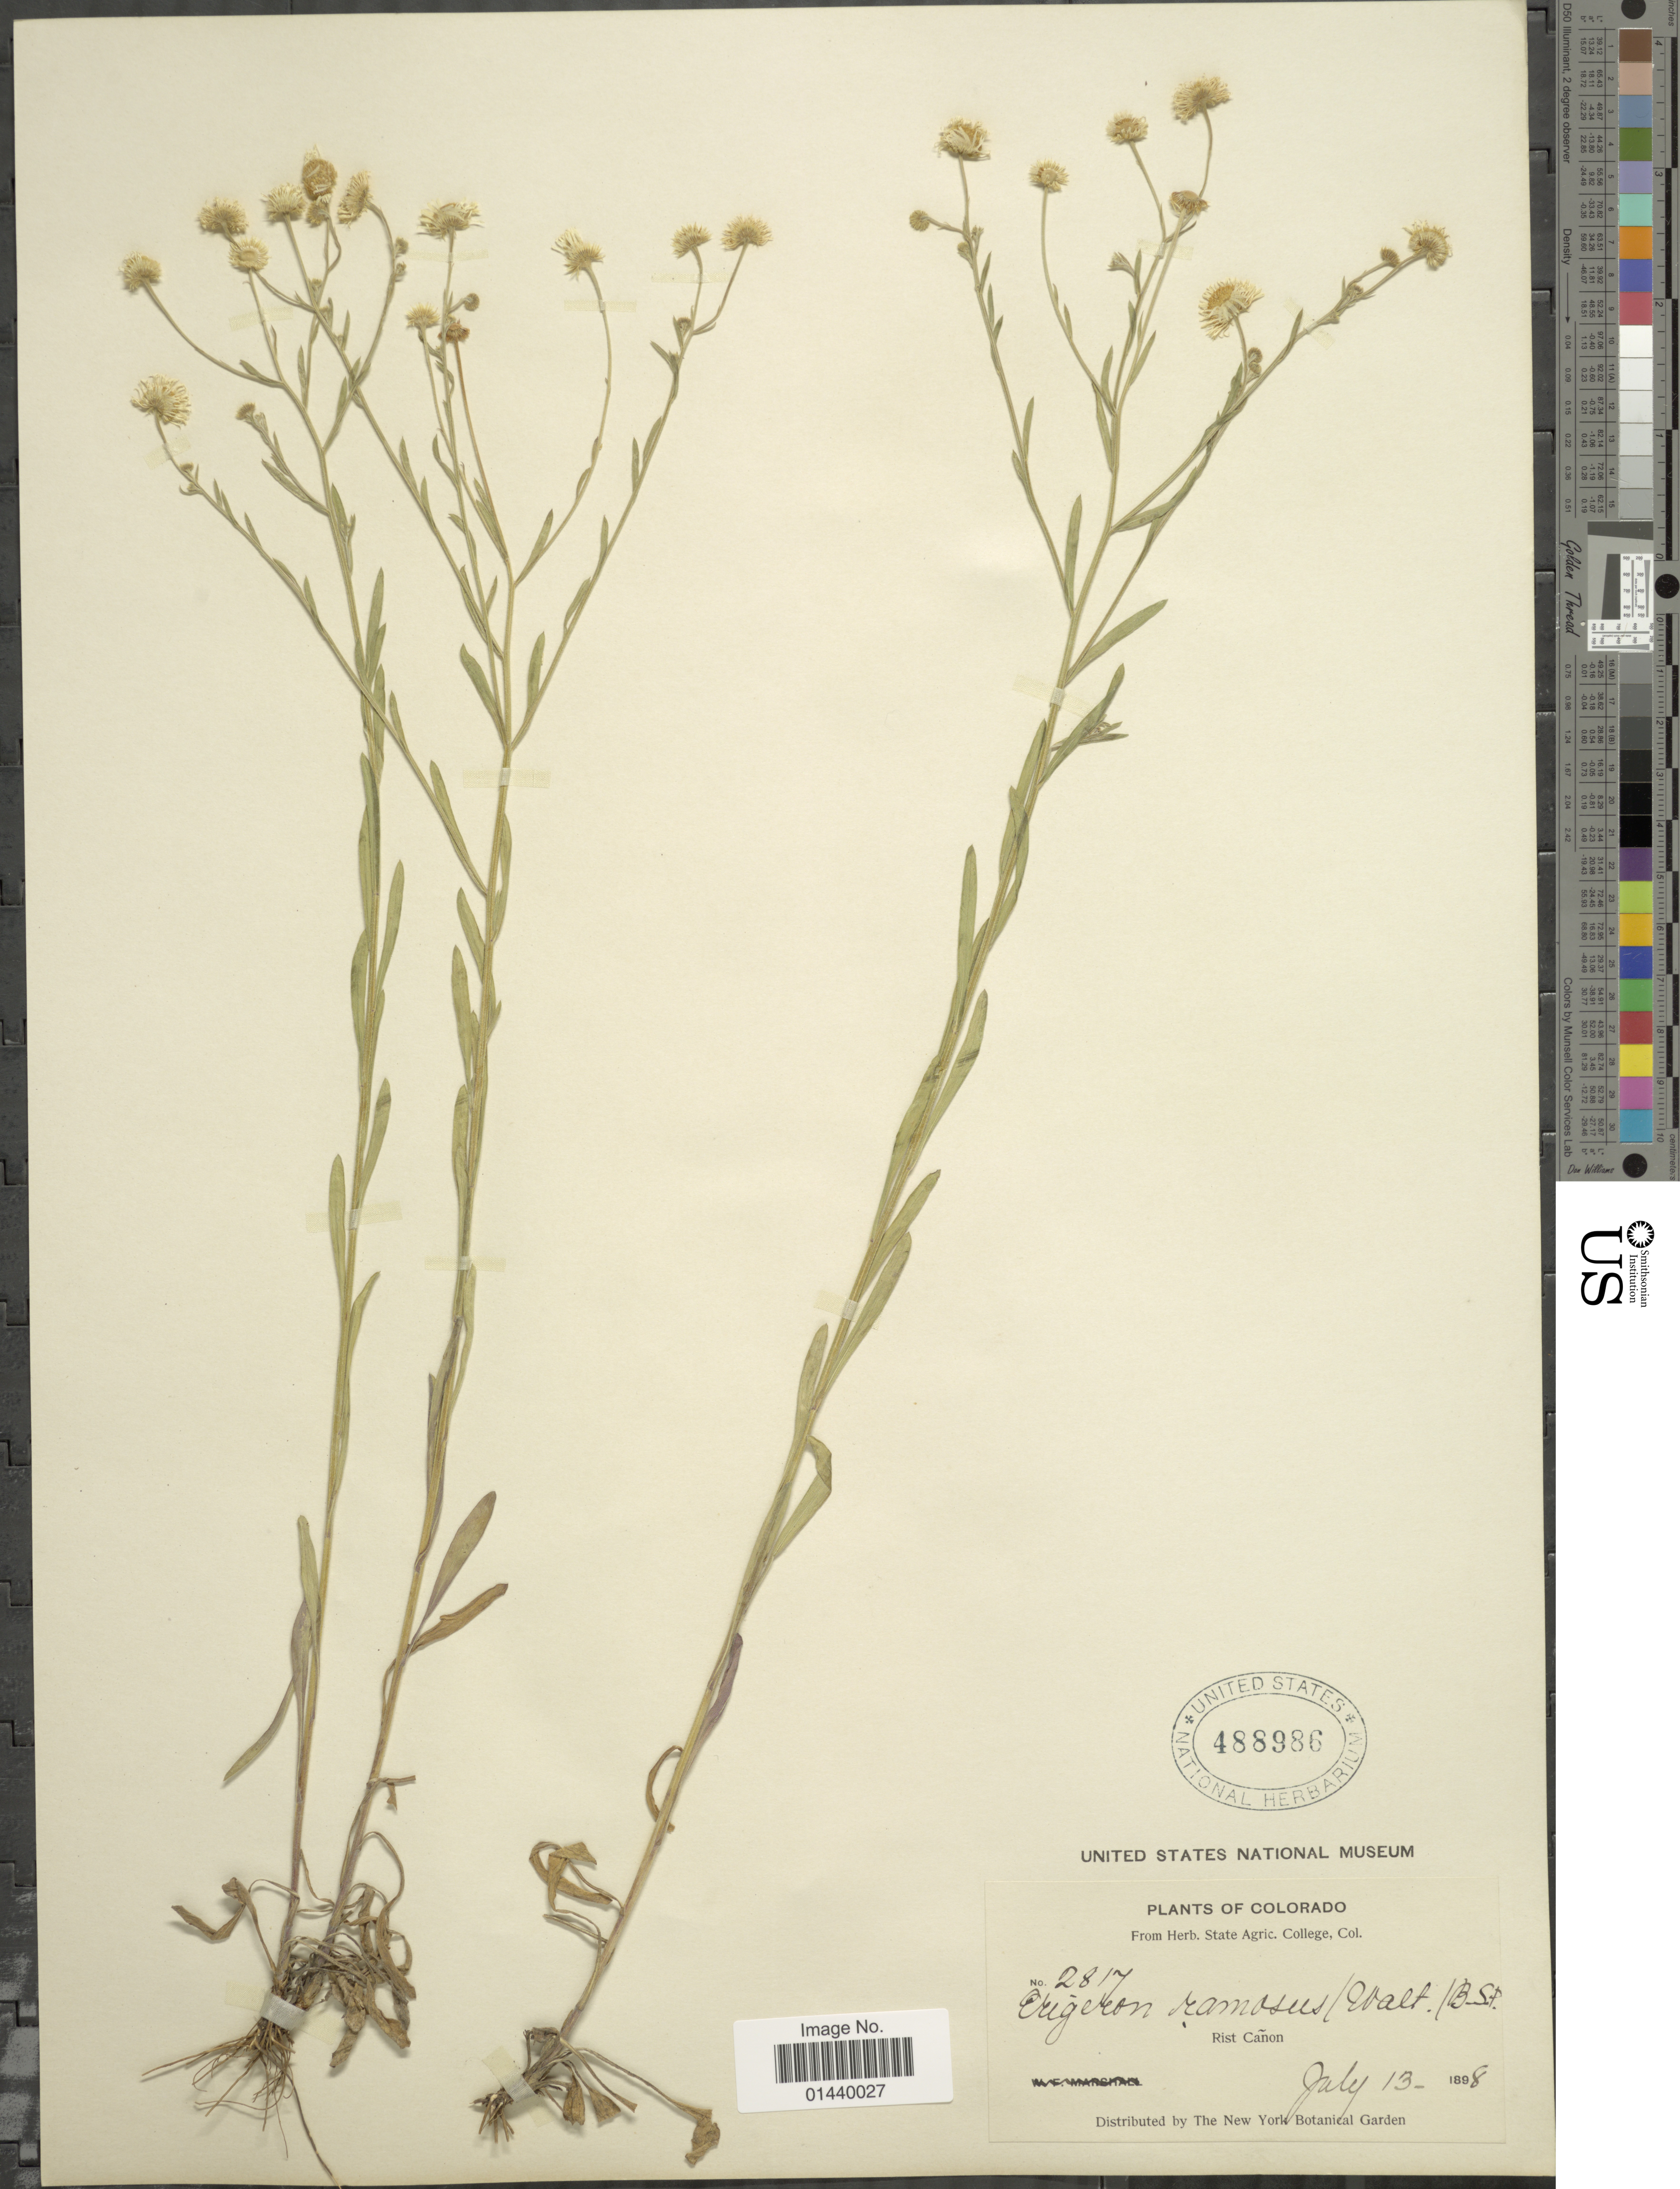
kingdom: Plantae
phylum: Tracheophyta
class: Magnoliopsida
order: Asterales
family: Asteraceae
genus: Erigeron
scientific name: Erigeron strigosus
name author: Muhl. ex Willd.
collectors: ex herb. State Agric. College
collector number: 2817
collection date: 1898-07-13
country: United States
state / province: Colorado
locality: Rist Canon.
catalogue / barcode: US 488986